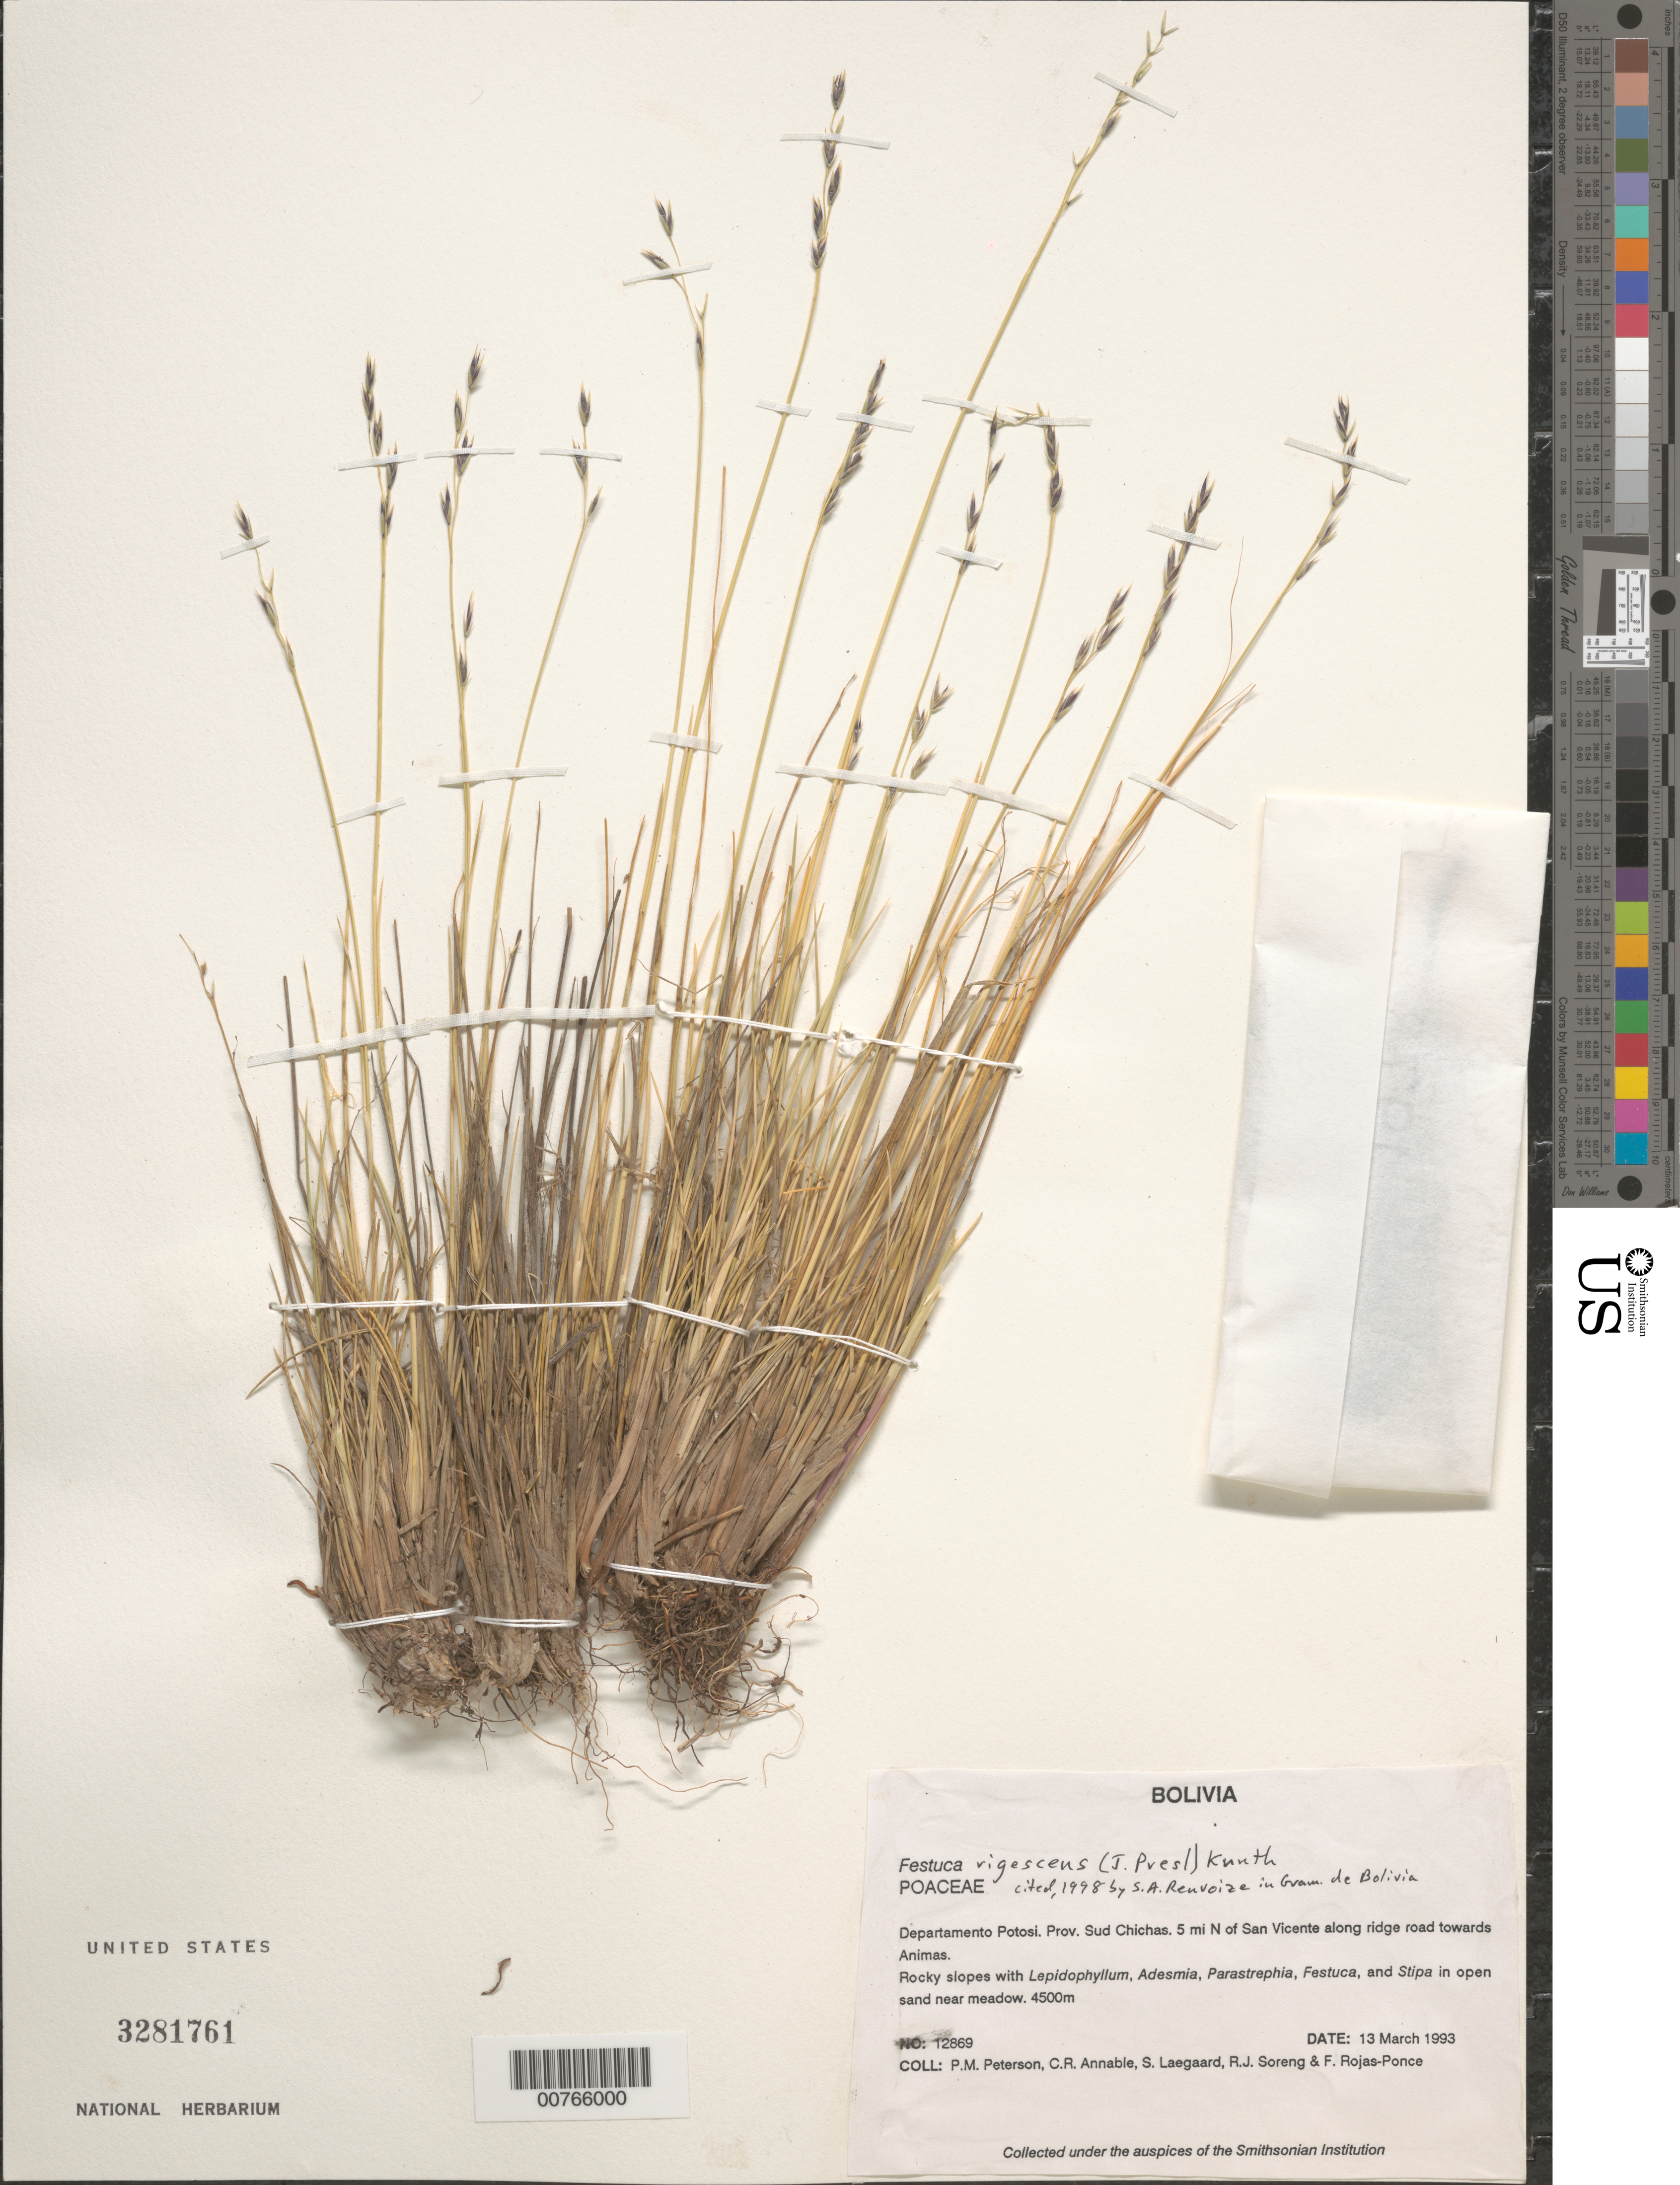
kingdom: Plantae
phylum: Tracheophyta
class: Liliopsida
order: Poales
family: Poaceae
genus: Festuca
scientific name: Festuca sp.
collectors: P. M. Peterson, C. R. Annable, S. Lægaard, R. J. Soreng & Rojas-Ponce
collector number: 12869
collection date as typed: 13 Mar 1993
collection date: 1993-03-13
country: Bolivia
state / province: Potosí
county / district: Sud Chichas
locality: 5 mi N of San Vicente along ridge road towards Animas.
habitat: Rocky slopes with Lepidophyllum, Adesmia, Parastrephia, Festuca, and Stipa in open sand near meadow.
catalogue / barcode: US 3281761